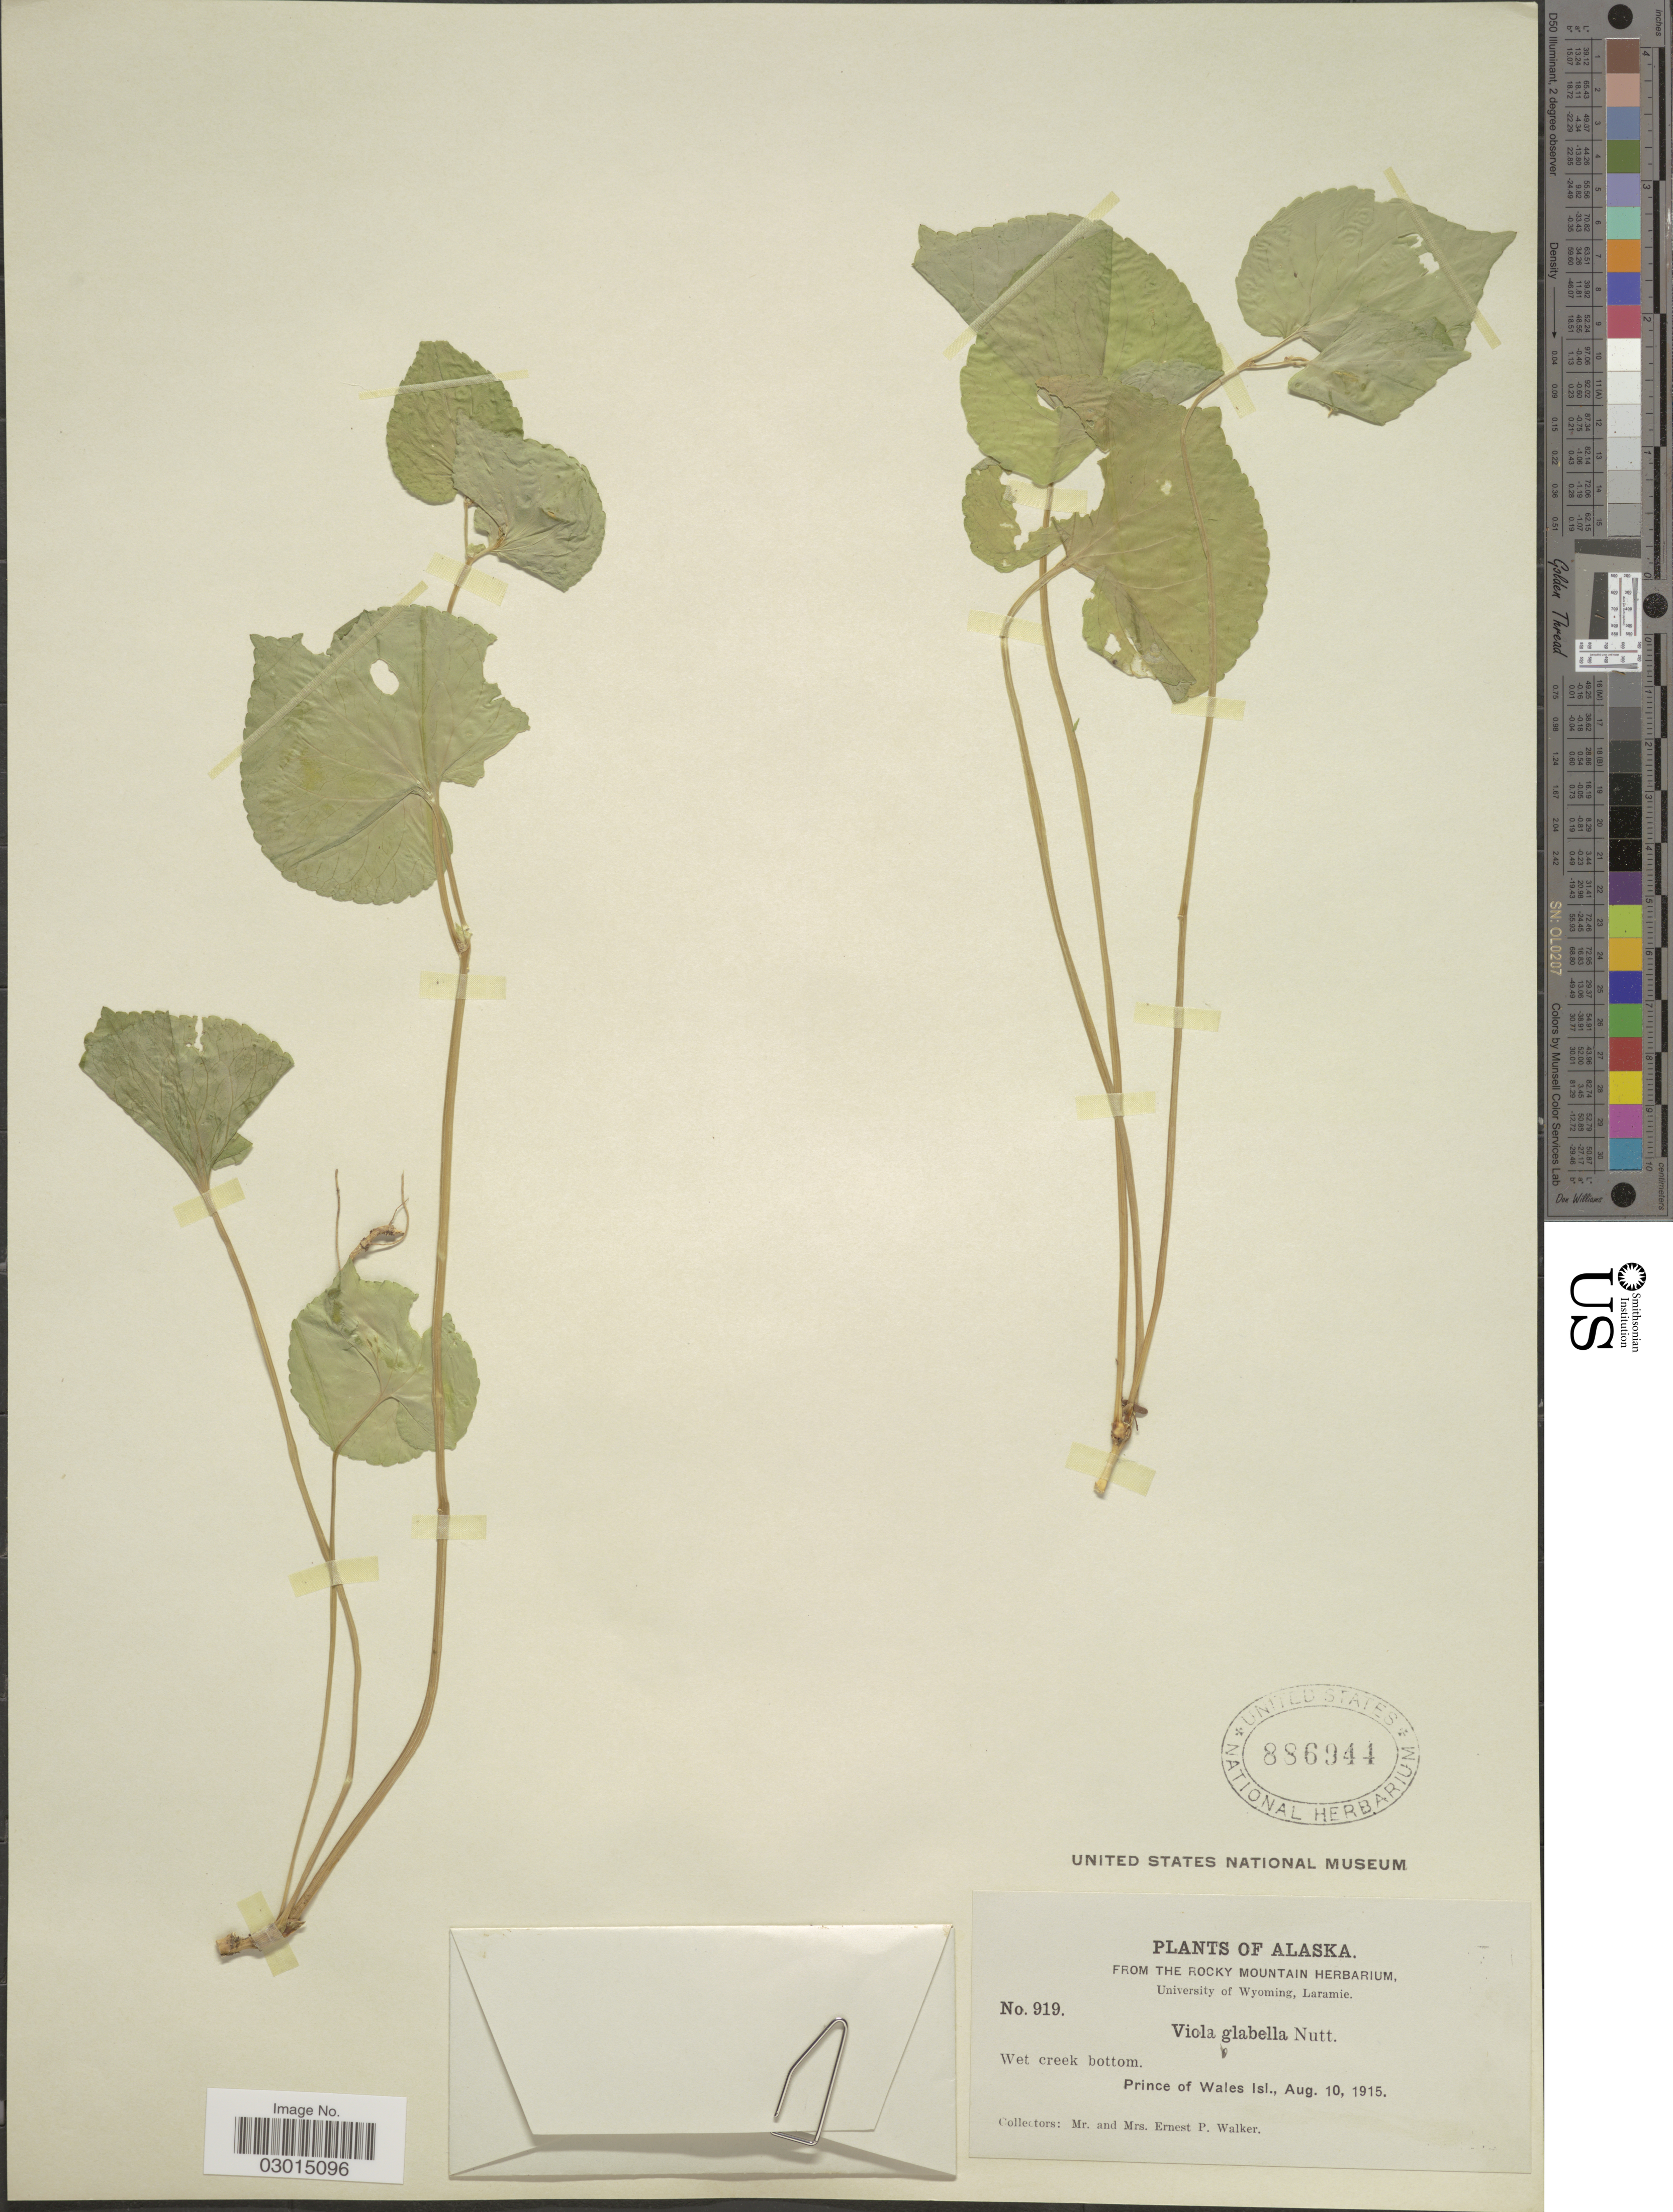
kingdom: Plantae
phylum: Tracheophyta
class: Magnoliopsida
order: Malpighiales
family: Violaceae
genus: Viola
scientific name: Viola glabella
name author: Nutt.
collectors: E. P. Walker & E. Walker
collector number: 919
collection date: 1915-08-10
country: United States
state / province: Alaska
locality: Wet creek bottom. Prince of Wales Isl.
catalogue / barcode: US 886944